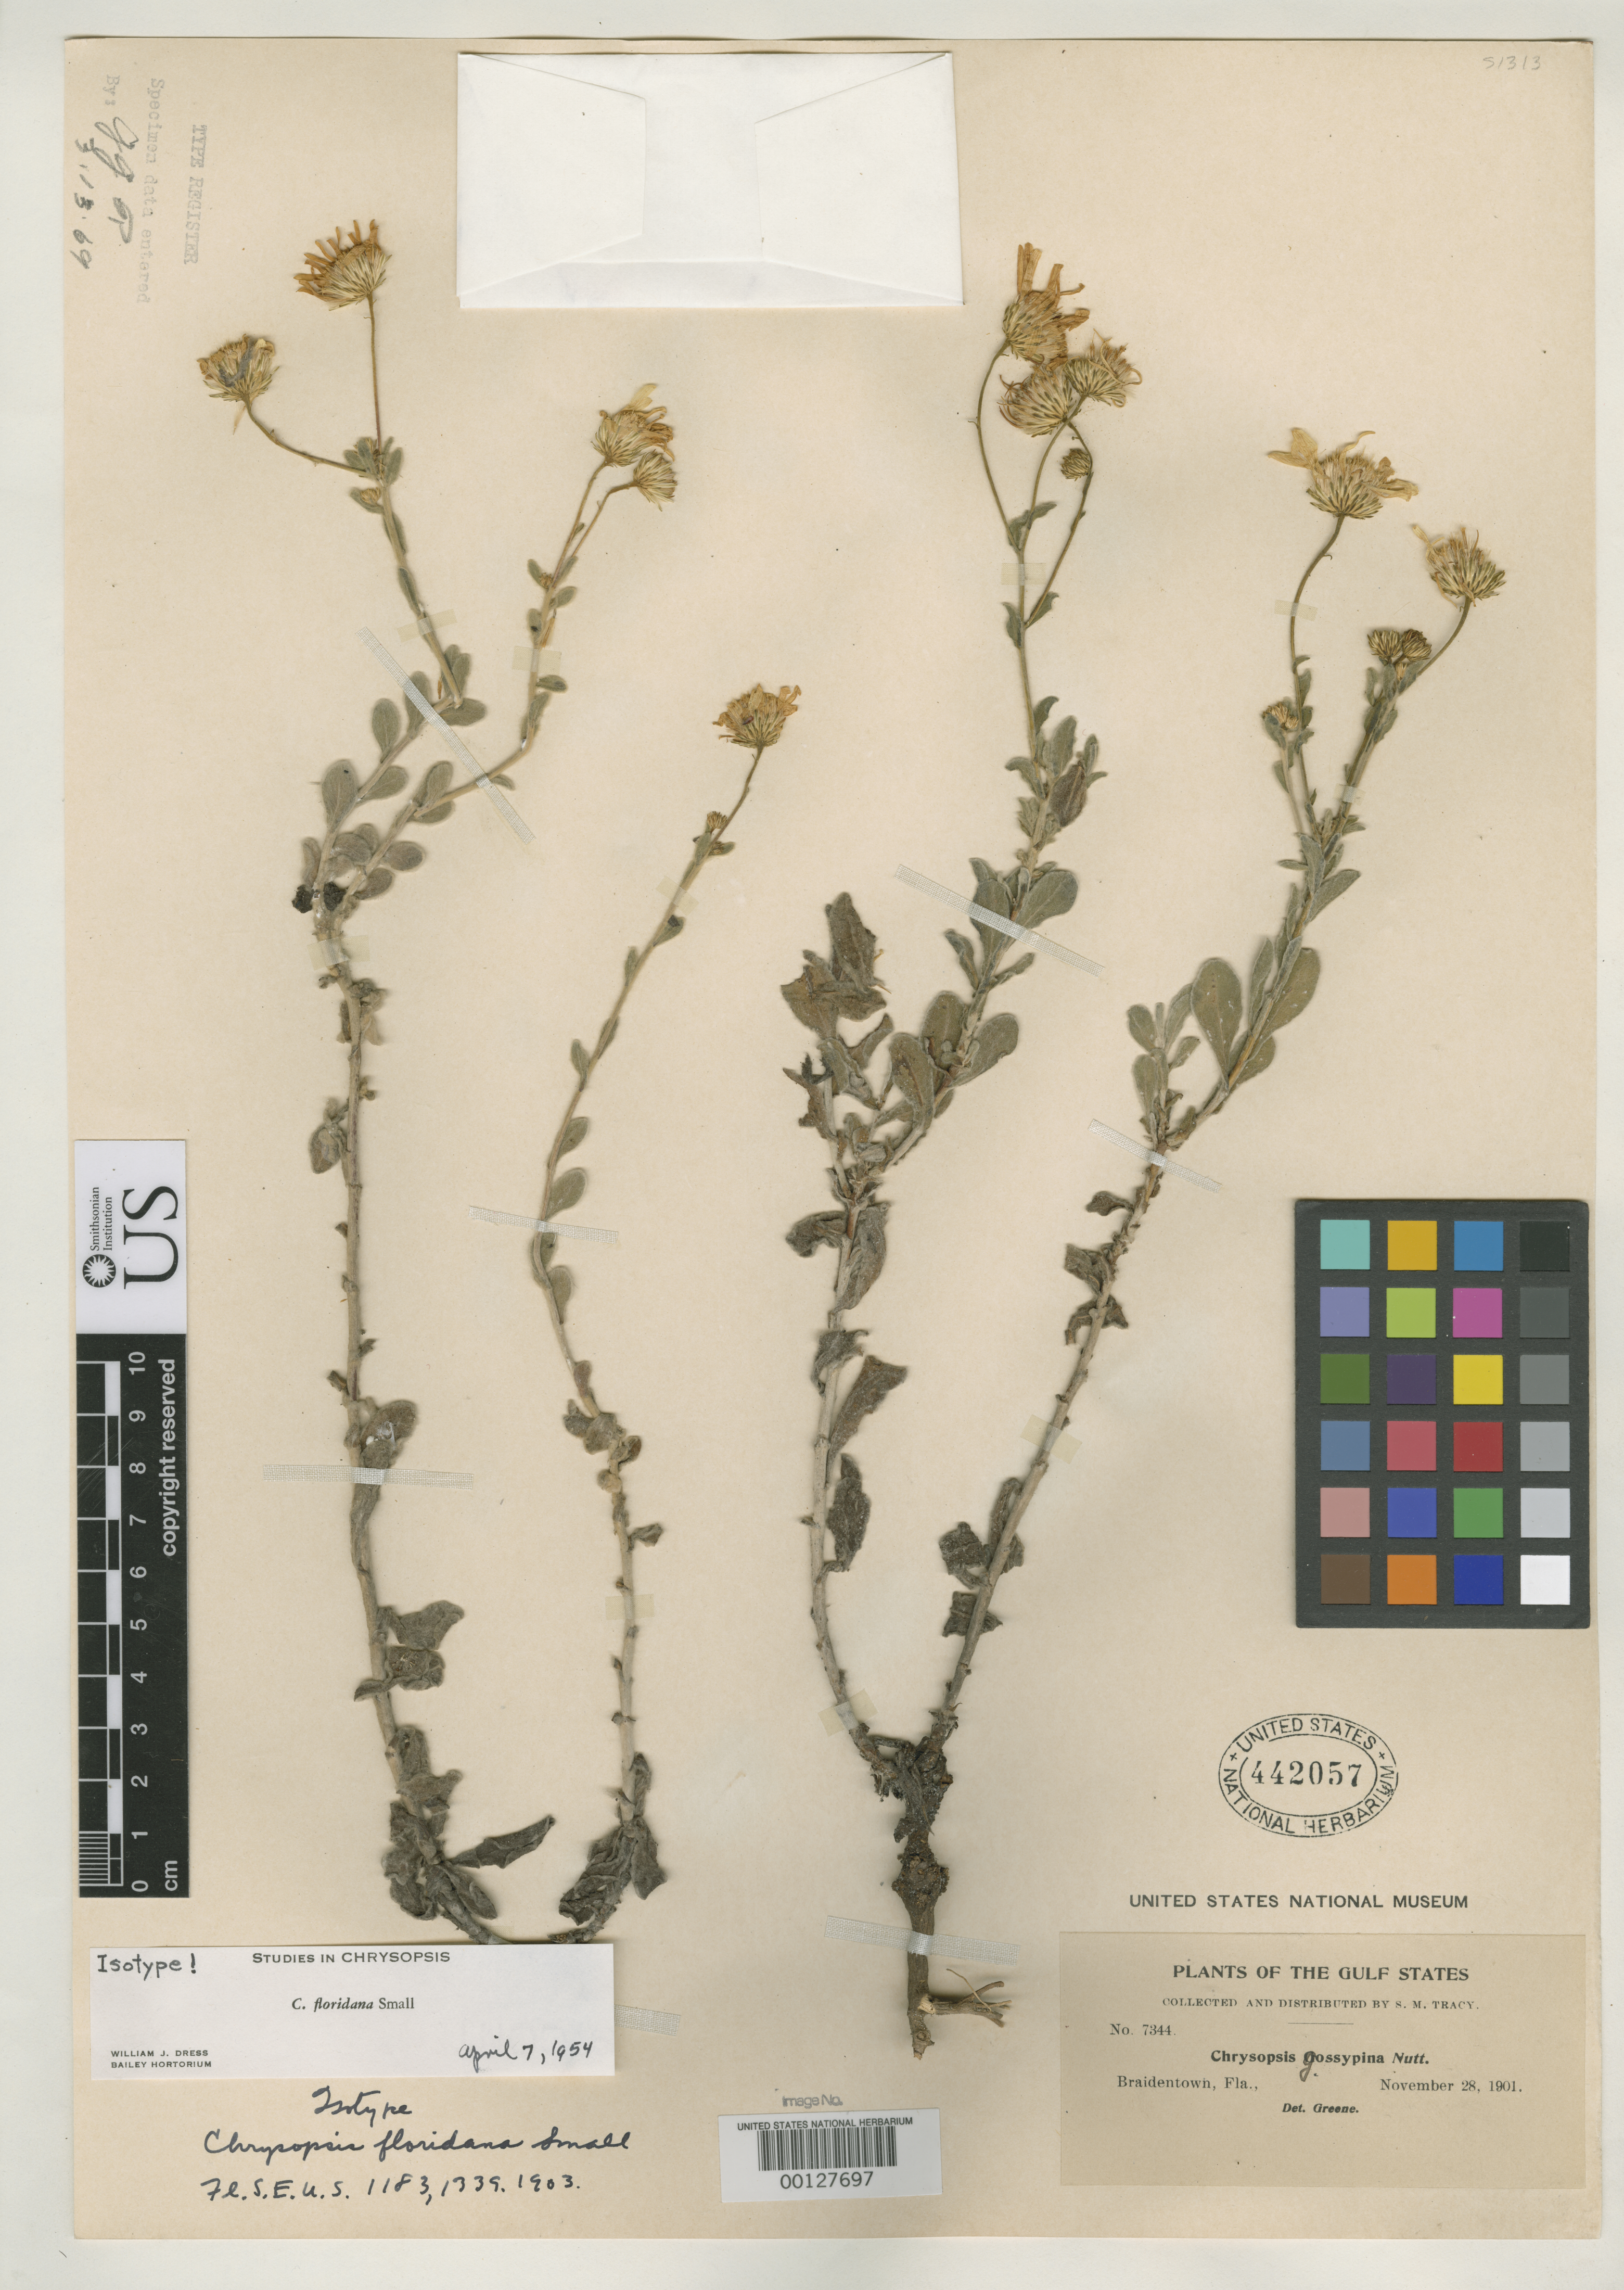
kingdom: Plantae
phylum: Tracheophyta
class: Magnoliopsida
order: Asterales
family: Asteraceae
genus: Chrysopsis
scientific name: Chrysopsis floridana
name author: Small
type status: Isotype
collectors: S. M. Tracy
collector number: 7344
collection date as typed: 28 Nov 1901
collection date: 1901-11-28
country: United States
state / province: Florida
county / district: Manatee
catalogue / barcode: US 442057